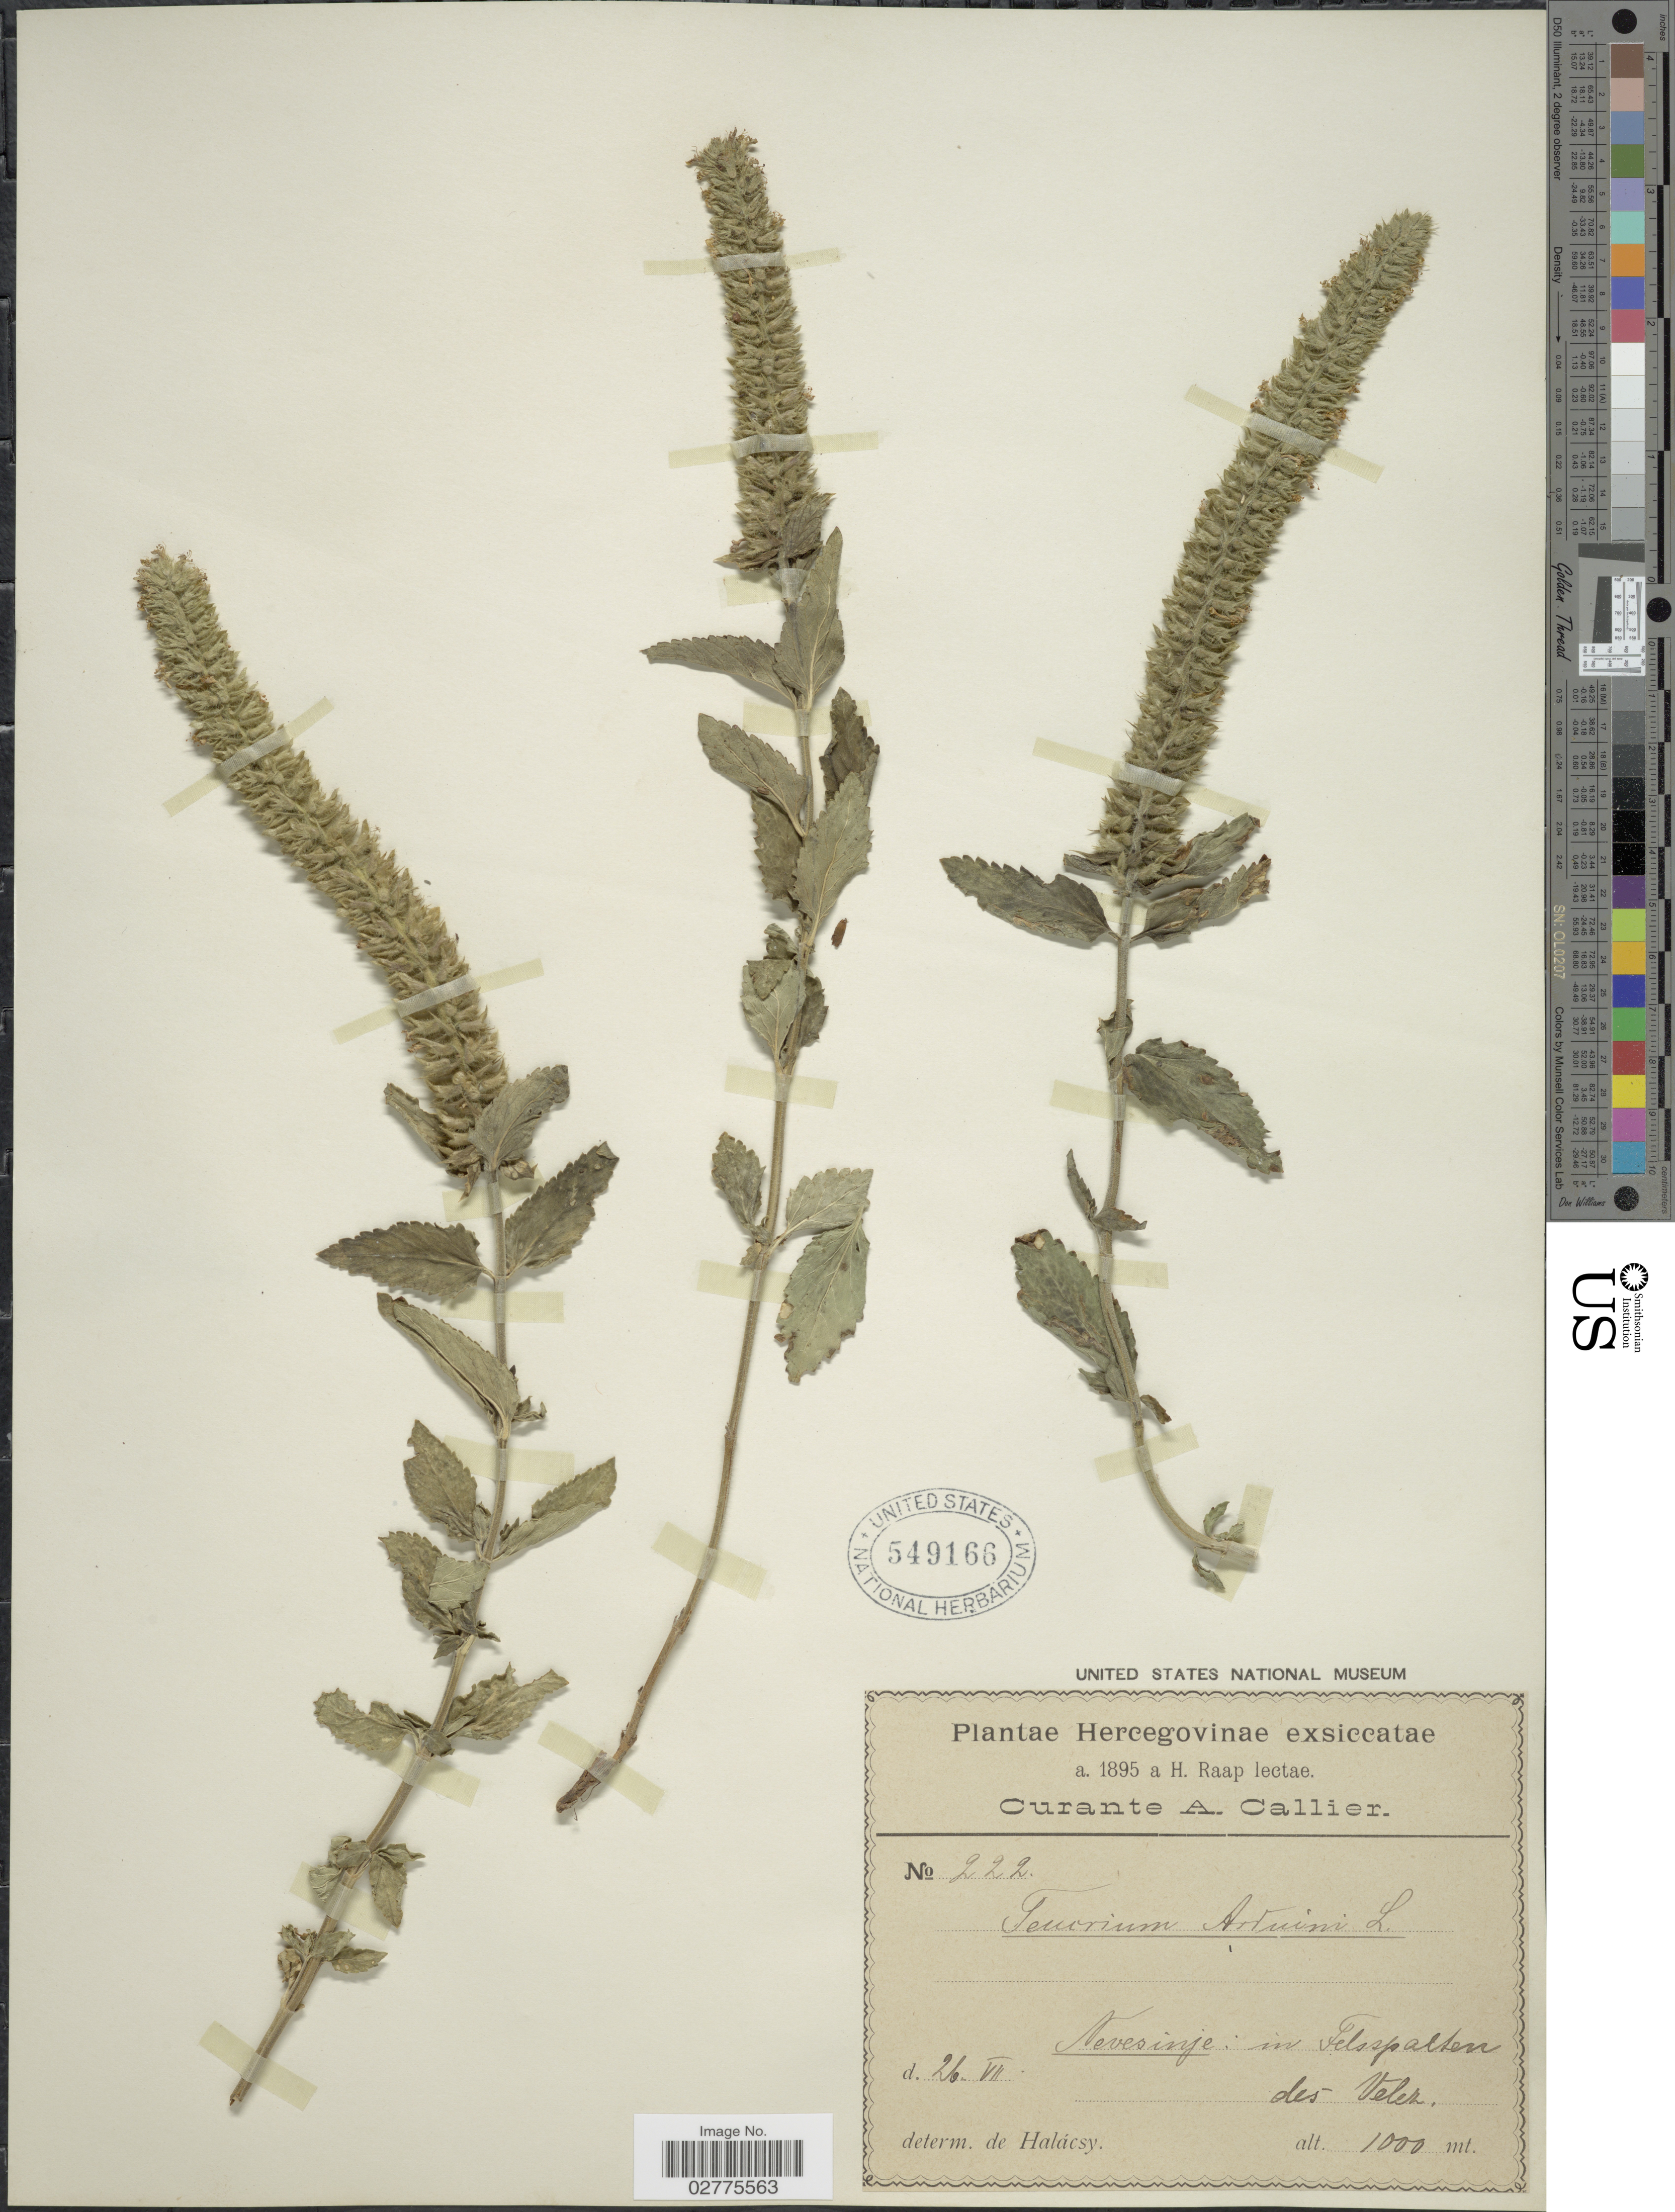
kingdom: Plantae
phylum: Tracheophyta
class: Magnoliopsida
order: Lamiales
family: Lamiaceae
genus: Teucrium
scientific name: Teucrium arduini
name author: L.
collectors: H. Raap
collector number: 222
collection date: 1895-07-26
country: Bosnia and Herzegovina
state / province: Srpska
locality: Hercegovinae, Nevesinje: in Felsspalten des Velez.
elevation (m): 1000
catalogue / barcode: US 549166